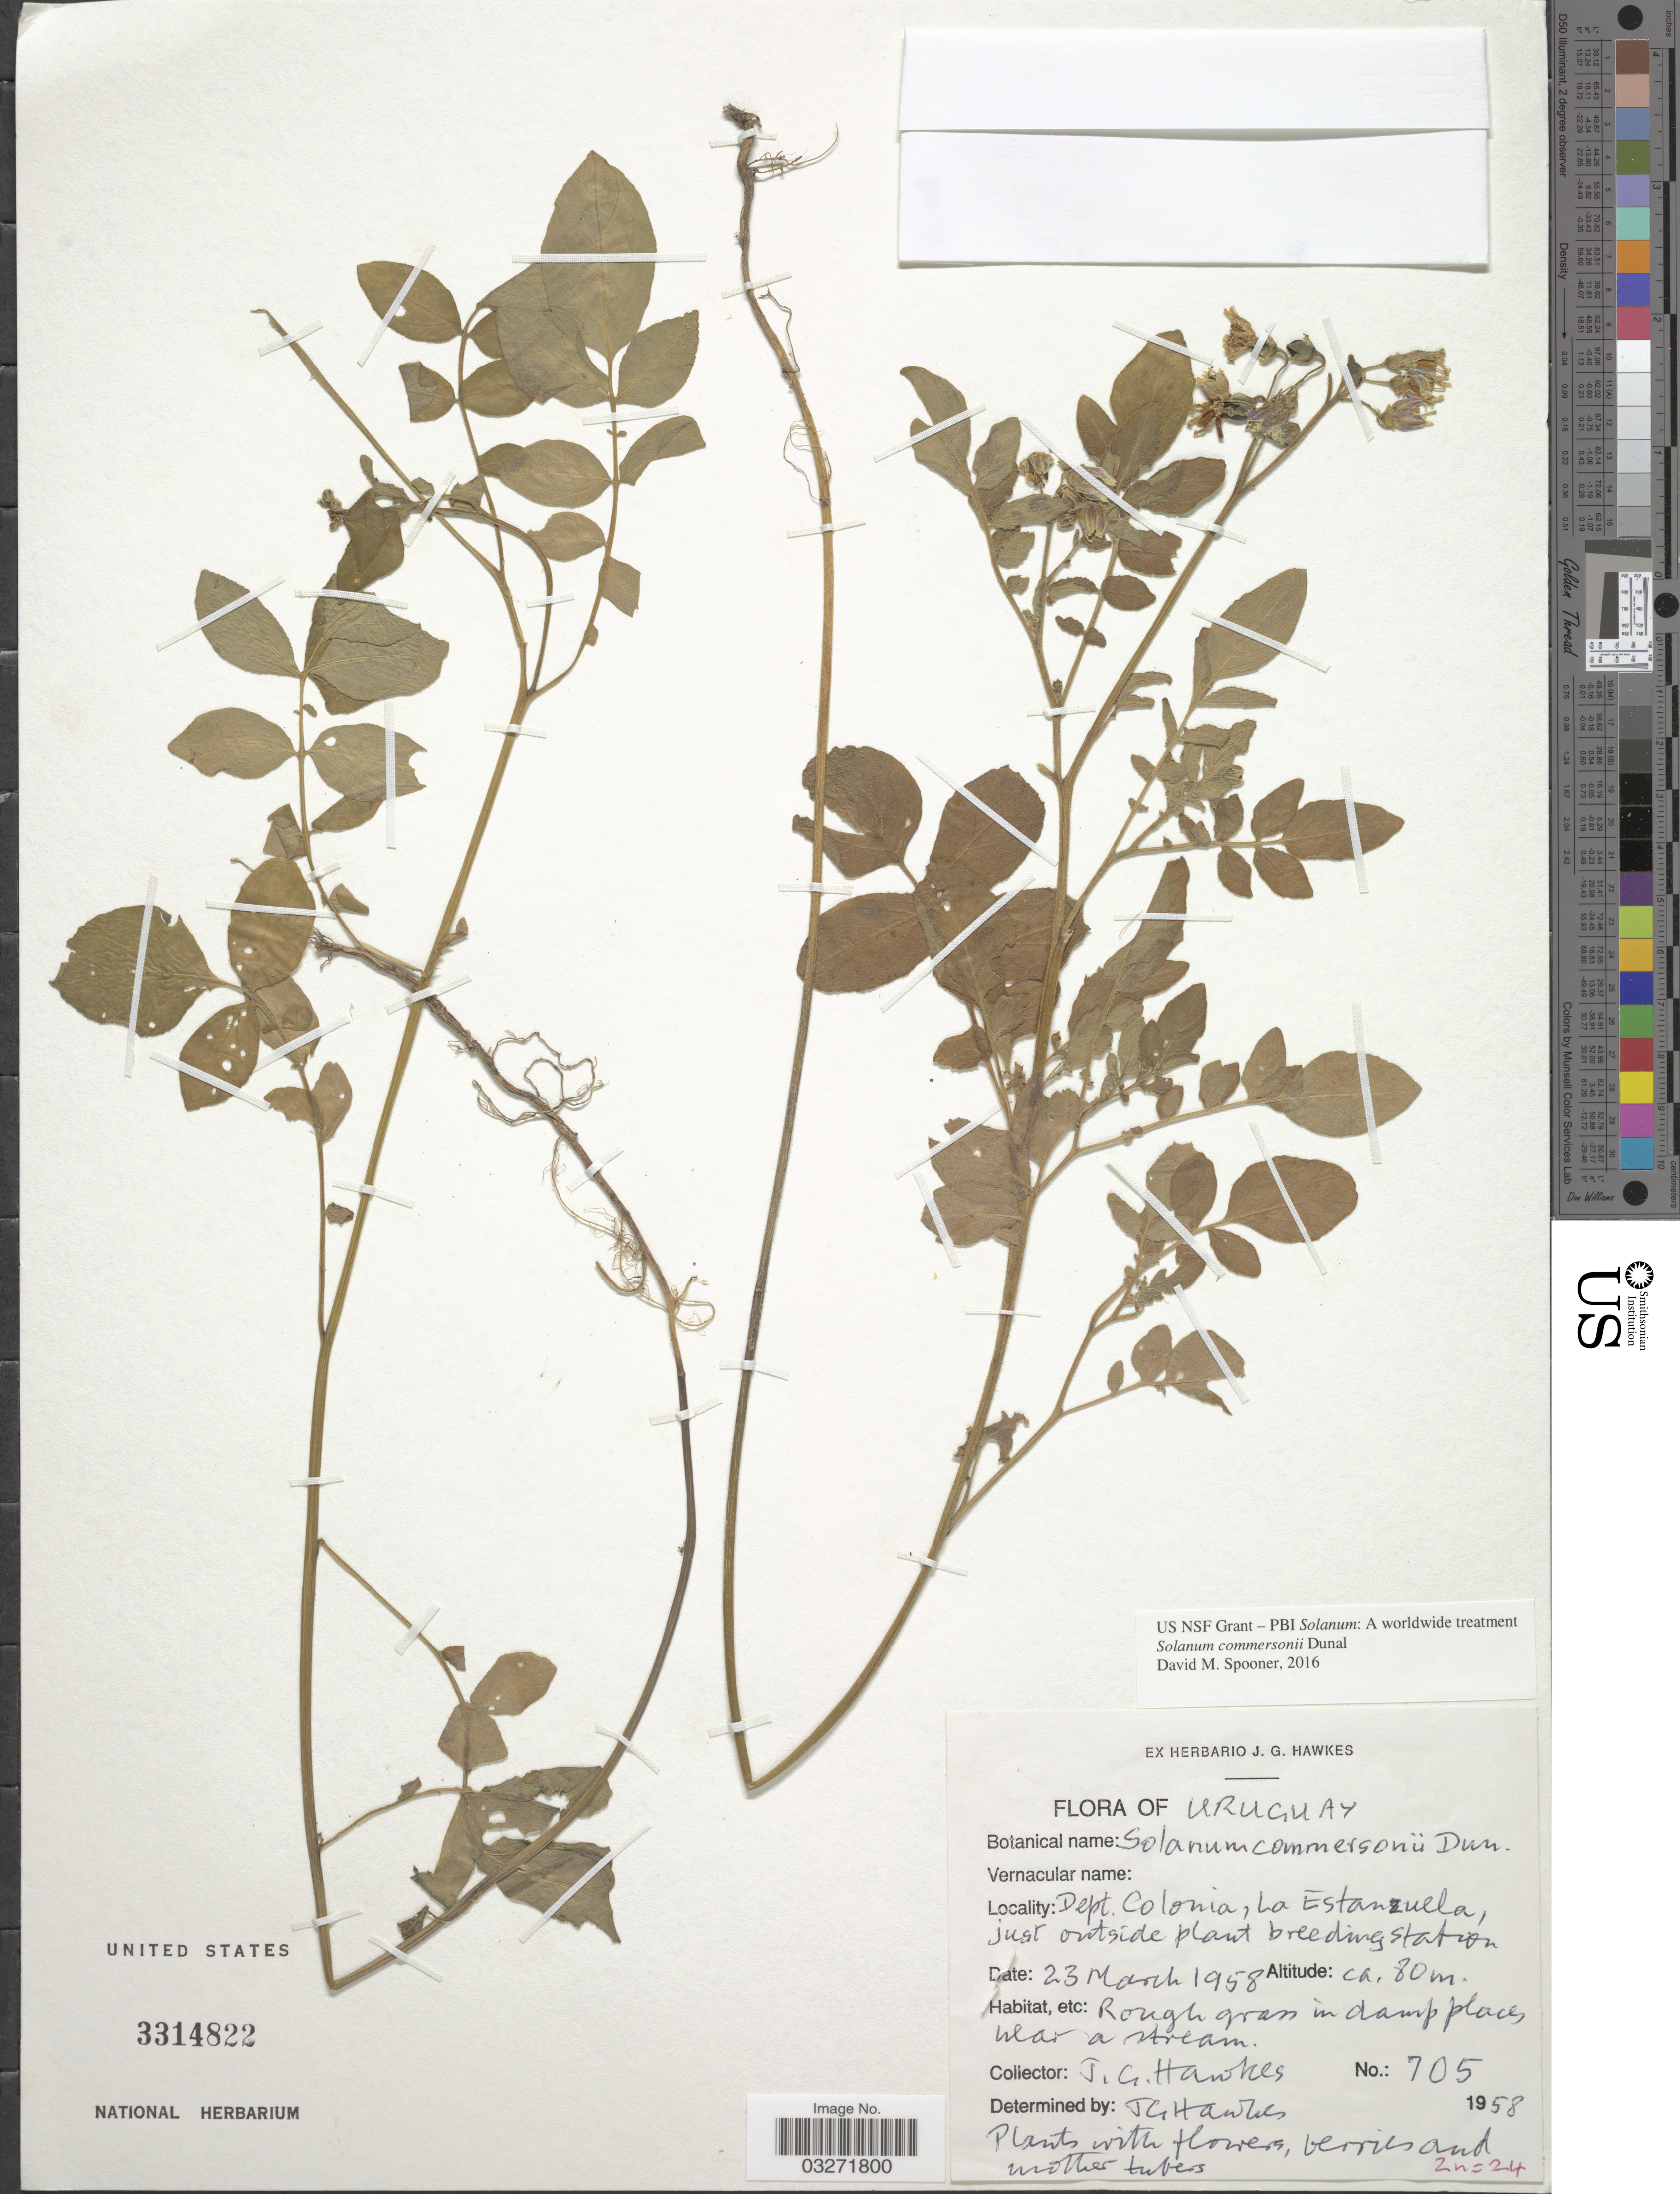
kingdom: Plantae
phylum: Tracheophyta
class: Magnoliopsida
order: Solanales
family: Solanaceae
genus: Solanum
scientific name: Solanum commersonii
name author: Dunal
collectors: J. Hawkes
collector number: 705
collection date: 1958-03-23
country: Uruguay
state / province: Colonia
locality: Dept. Colonia, La Estanzuela, just outside plant breeding station.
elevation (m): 80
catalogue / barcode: US 3314822